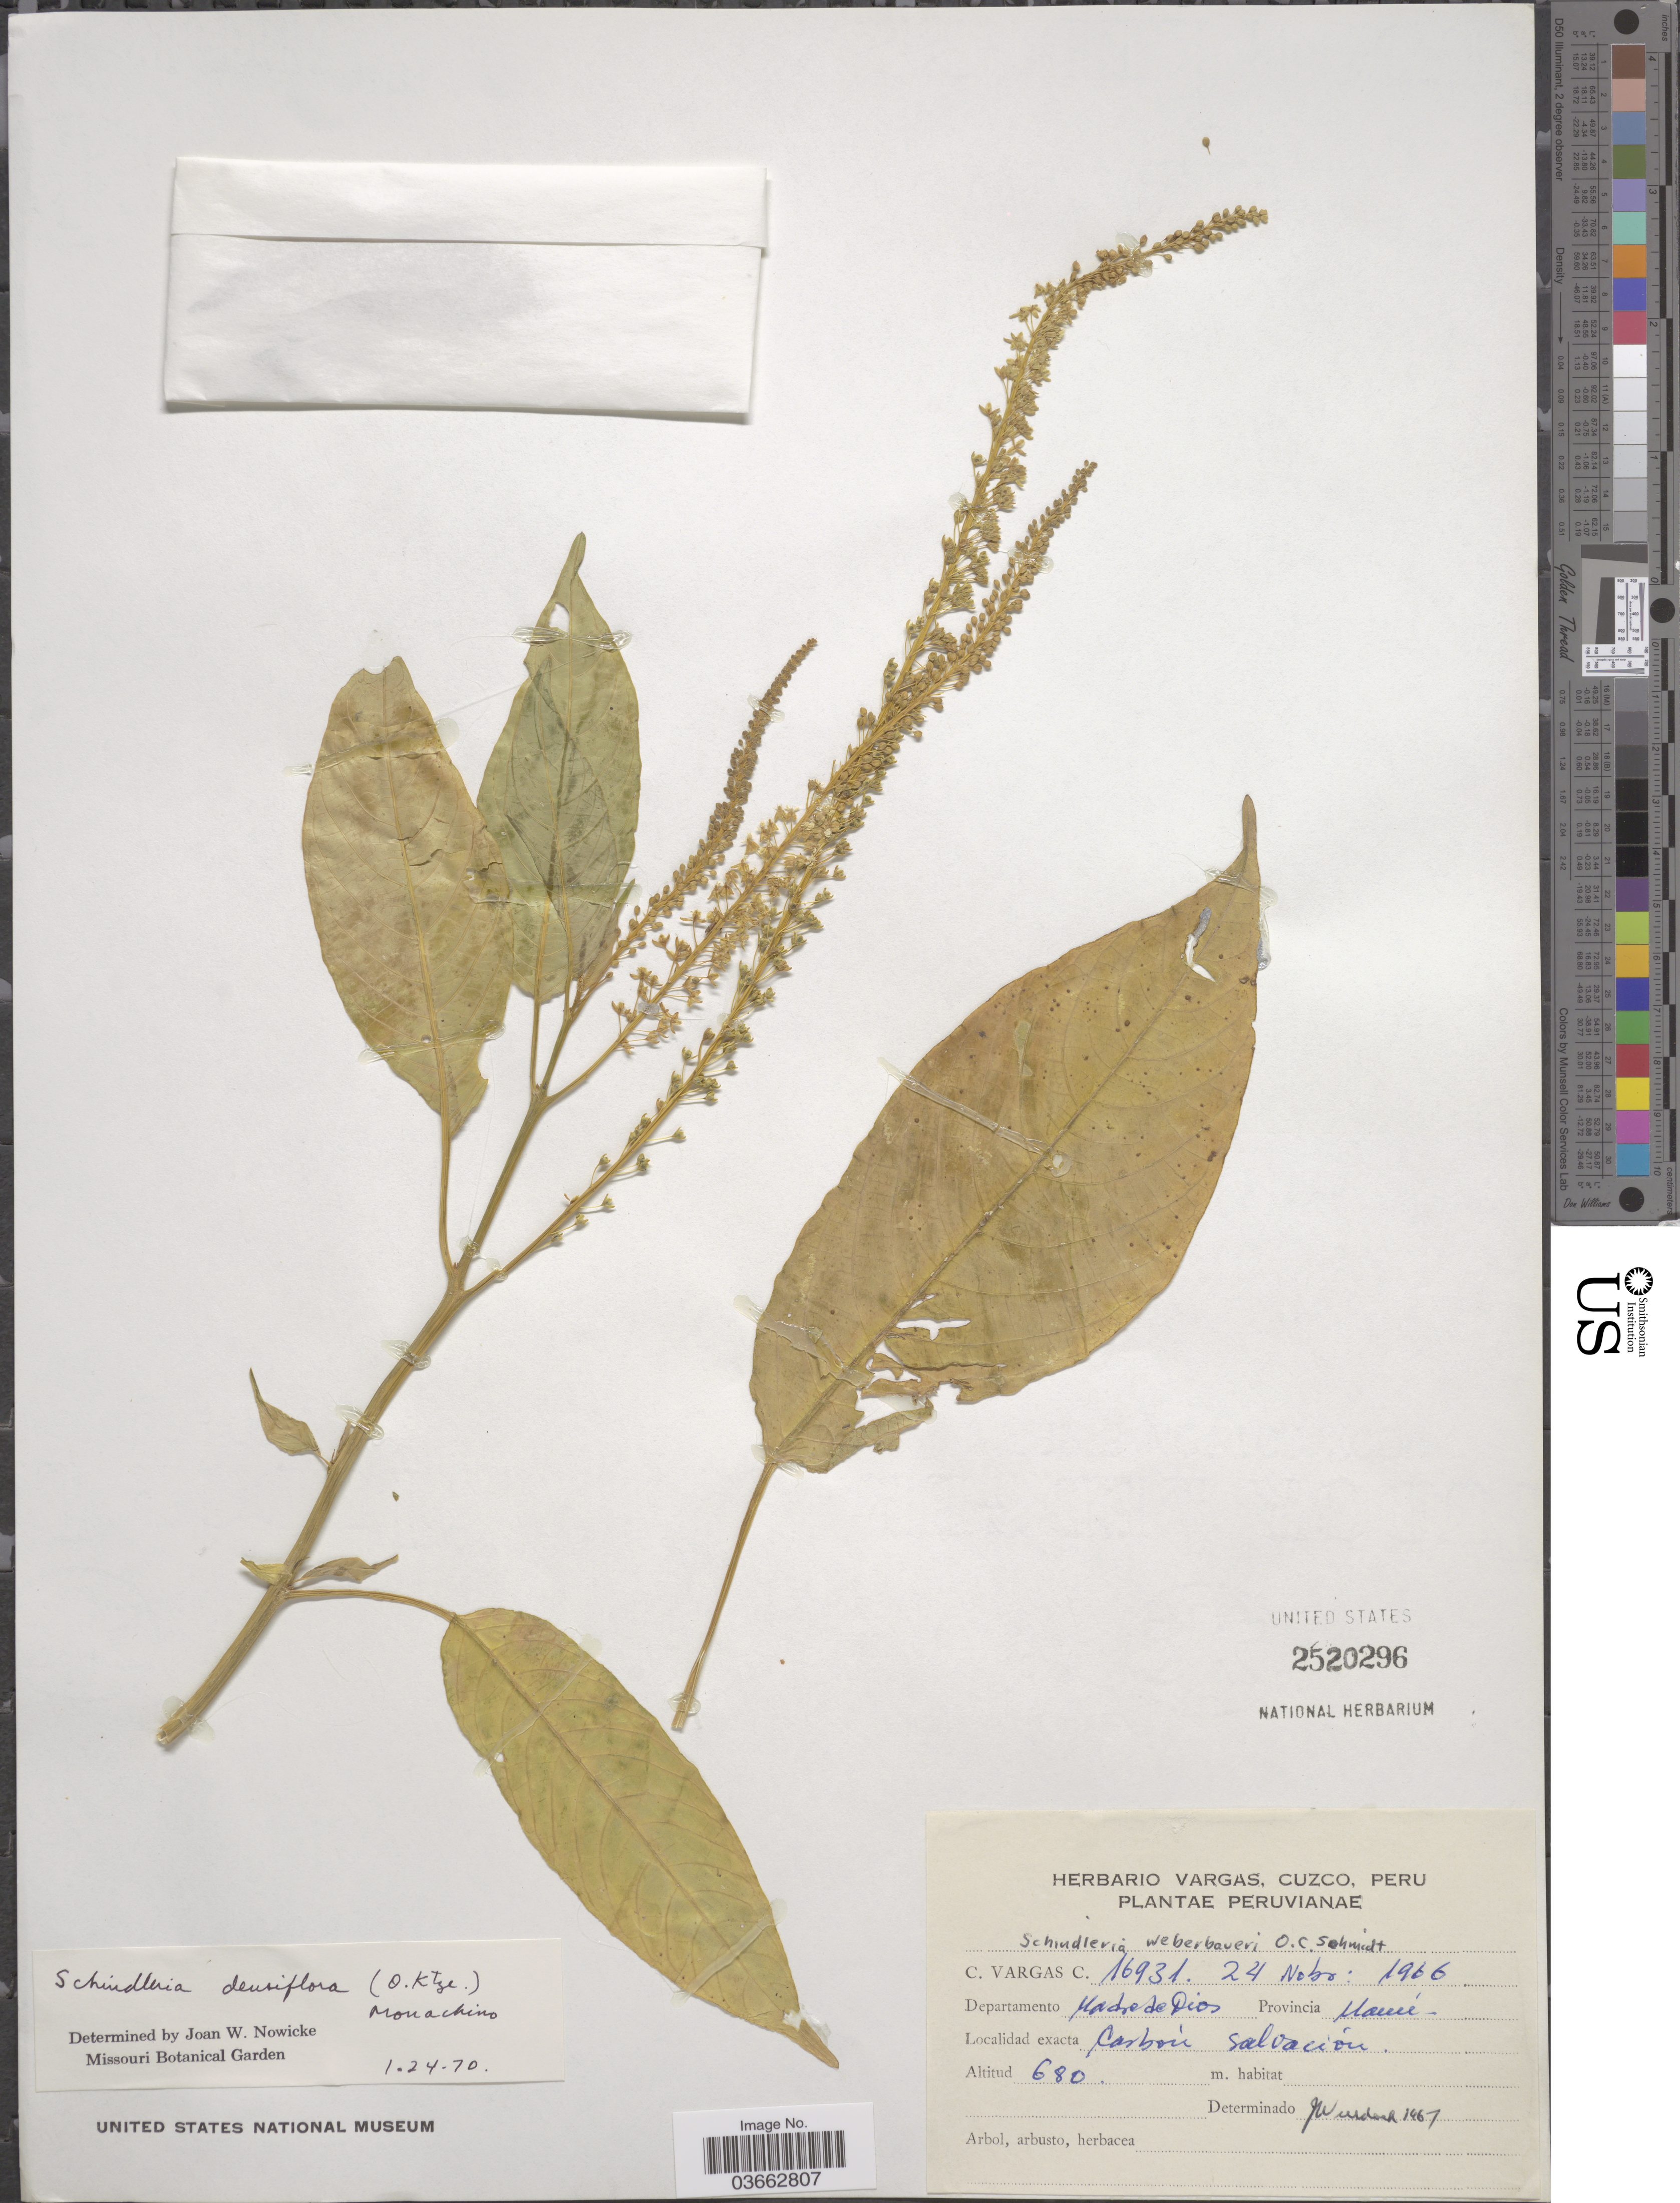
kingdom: Plantae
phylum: Tracheophyta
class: Magnoliopsida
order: Caryophyllales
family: Phytolaccaceae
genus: Schindleria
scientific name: Schindleria densiflora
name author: (Kuntze) Monach.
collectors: C. Vargas Calderón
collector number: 16931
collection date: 1966-11-24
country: Peru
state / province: Madre de Dios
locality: Departamento Madre de Dios Provincia Manu. Carbón salvación.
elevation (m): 680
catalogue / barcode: US 2520296